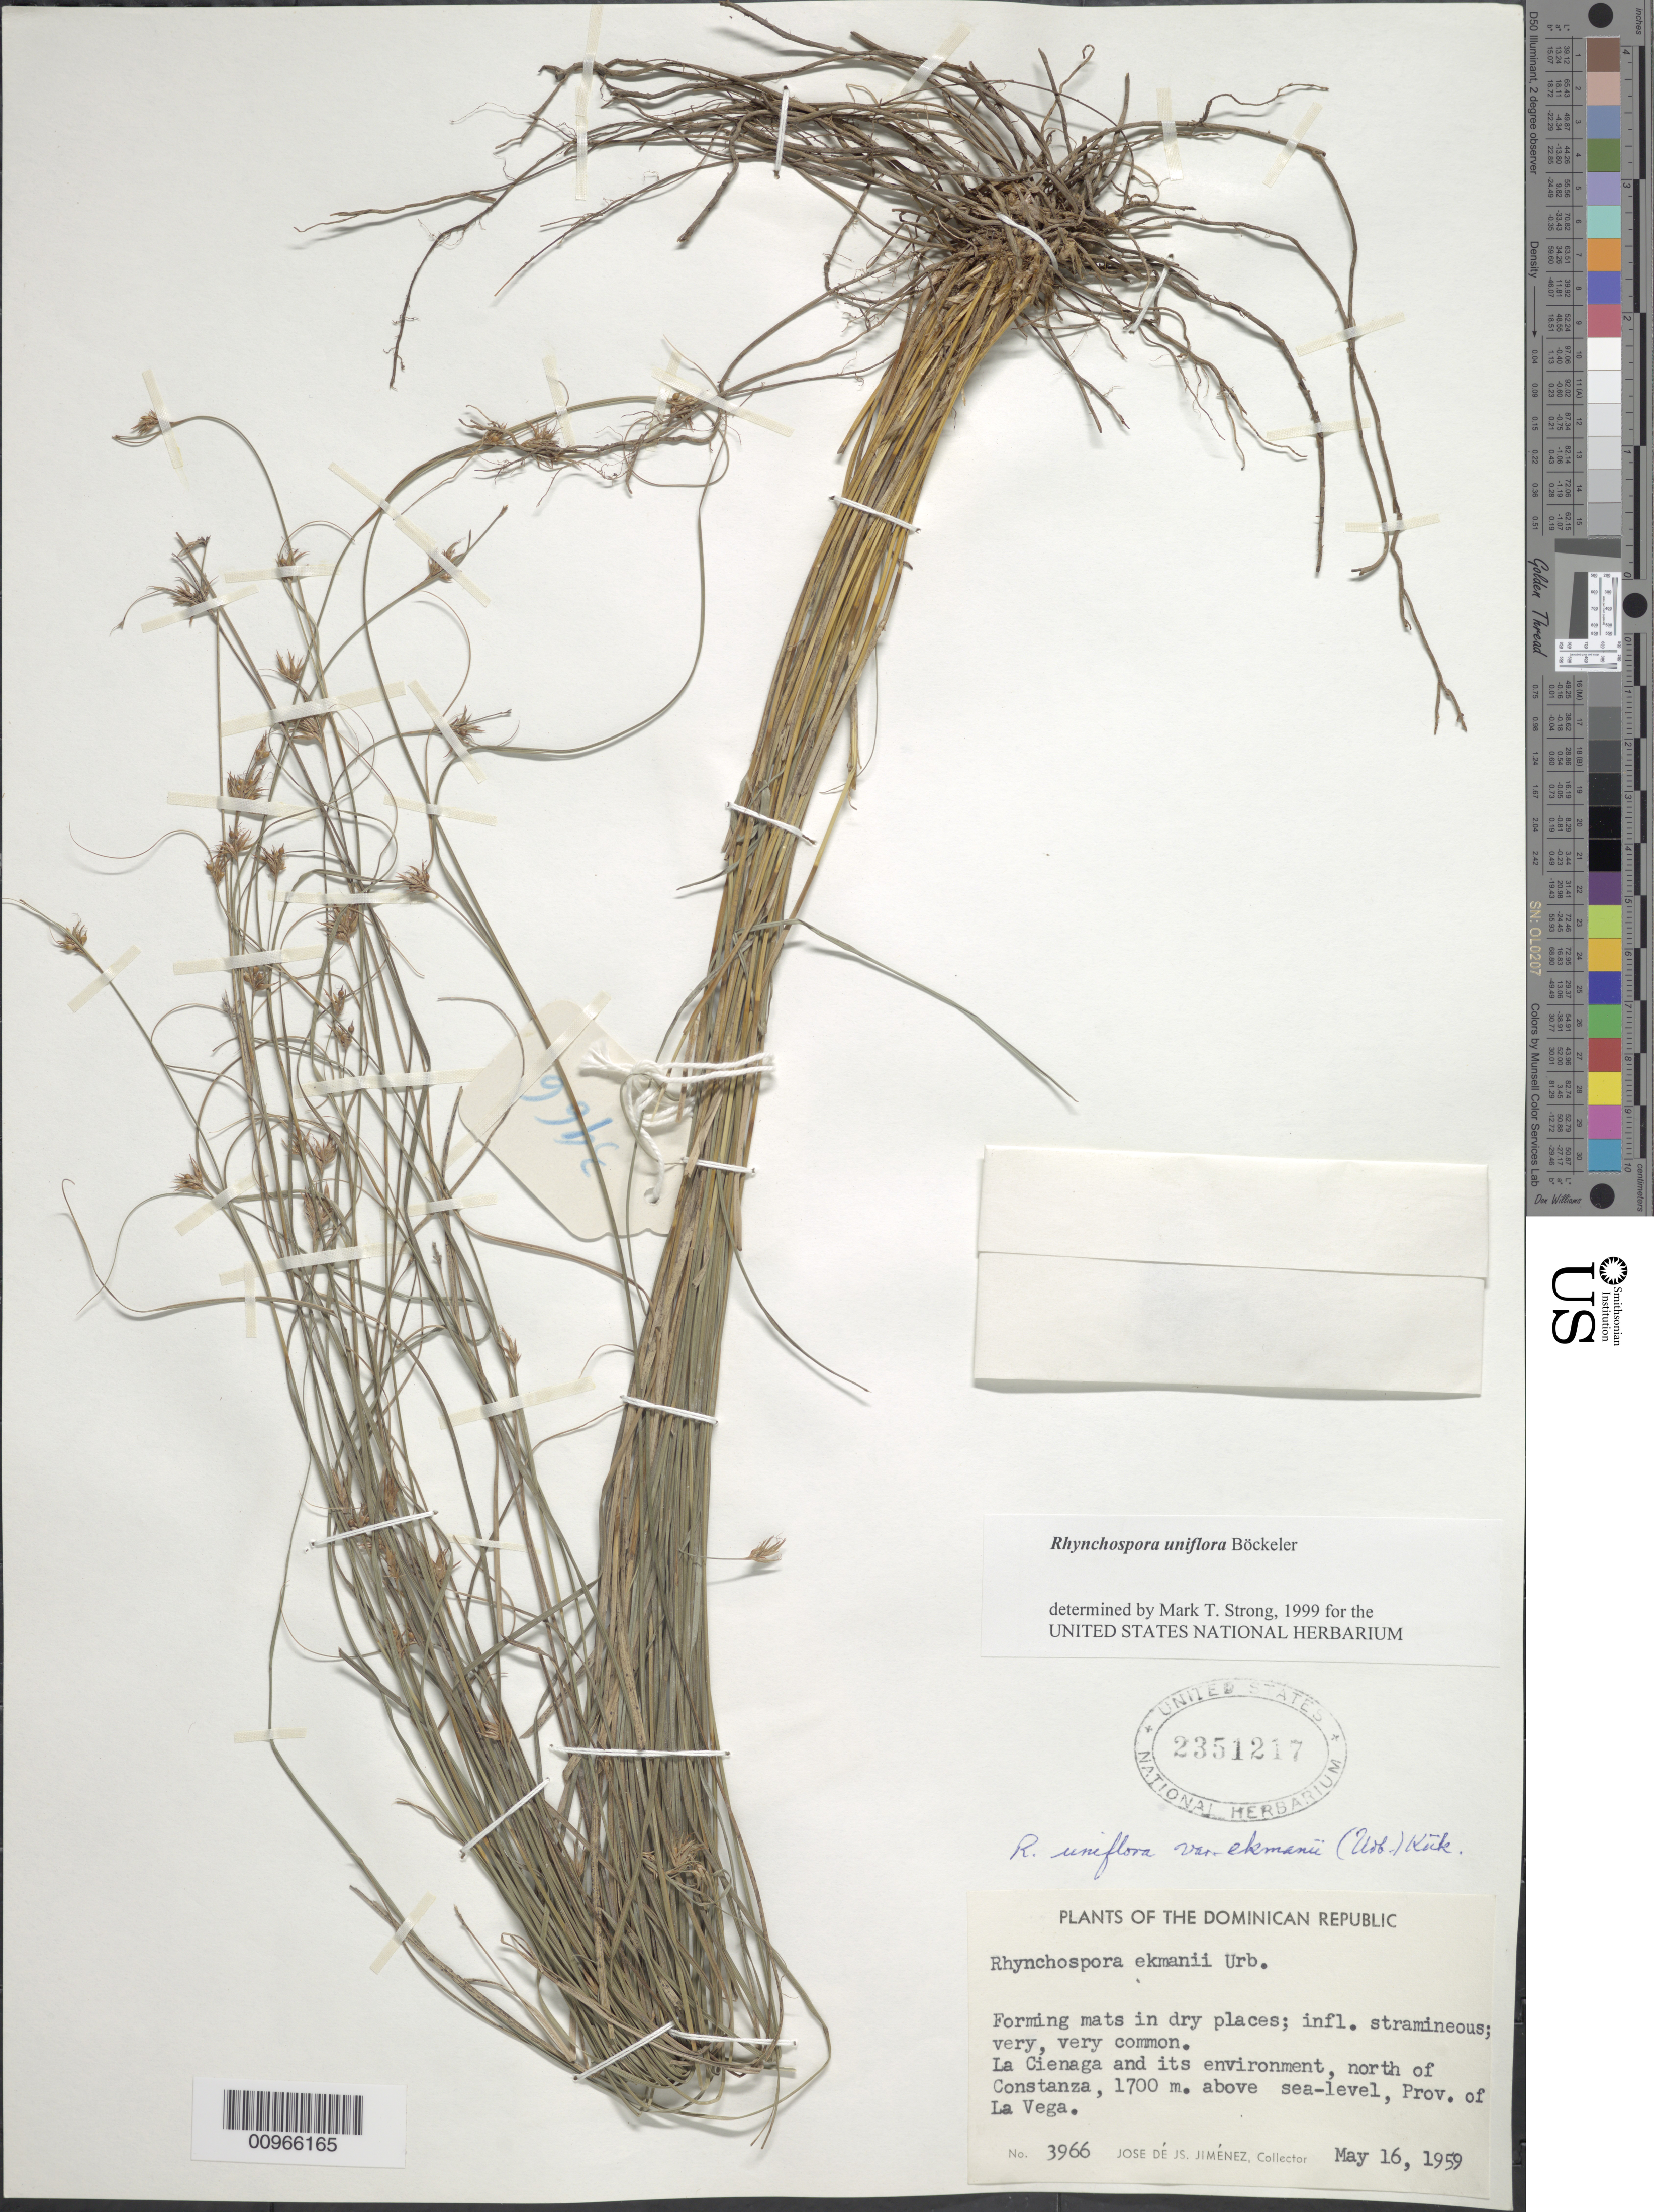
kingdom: Plantae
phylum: Tracheophyta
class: Liliopsida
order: Poales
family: Cyperaceae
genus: Rhynchospora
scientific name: Rhynchospora uniflora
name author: Boeckeler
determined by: Strong, M. T., (US), Smithsonian Institution - National Museum of Natural History (UNITED STATES)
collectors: J. J. Jiménez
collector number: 3966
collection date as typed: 16 May 1959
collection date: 1959-05-16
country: Dominican Republic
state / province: La Vega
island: Hispaniola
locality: La Cienaga and its environment, N of Constanza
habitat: In dry places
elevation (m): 1700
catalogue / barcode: US 2351217